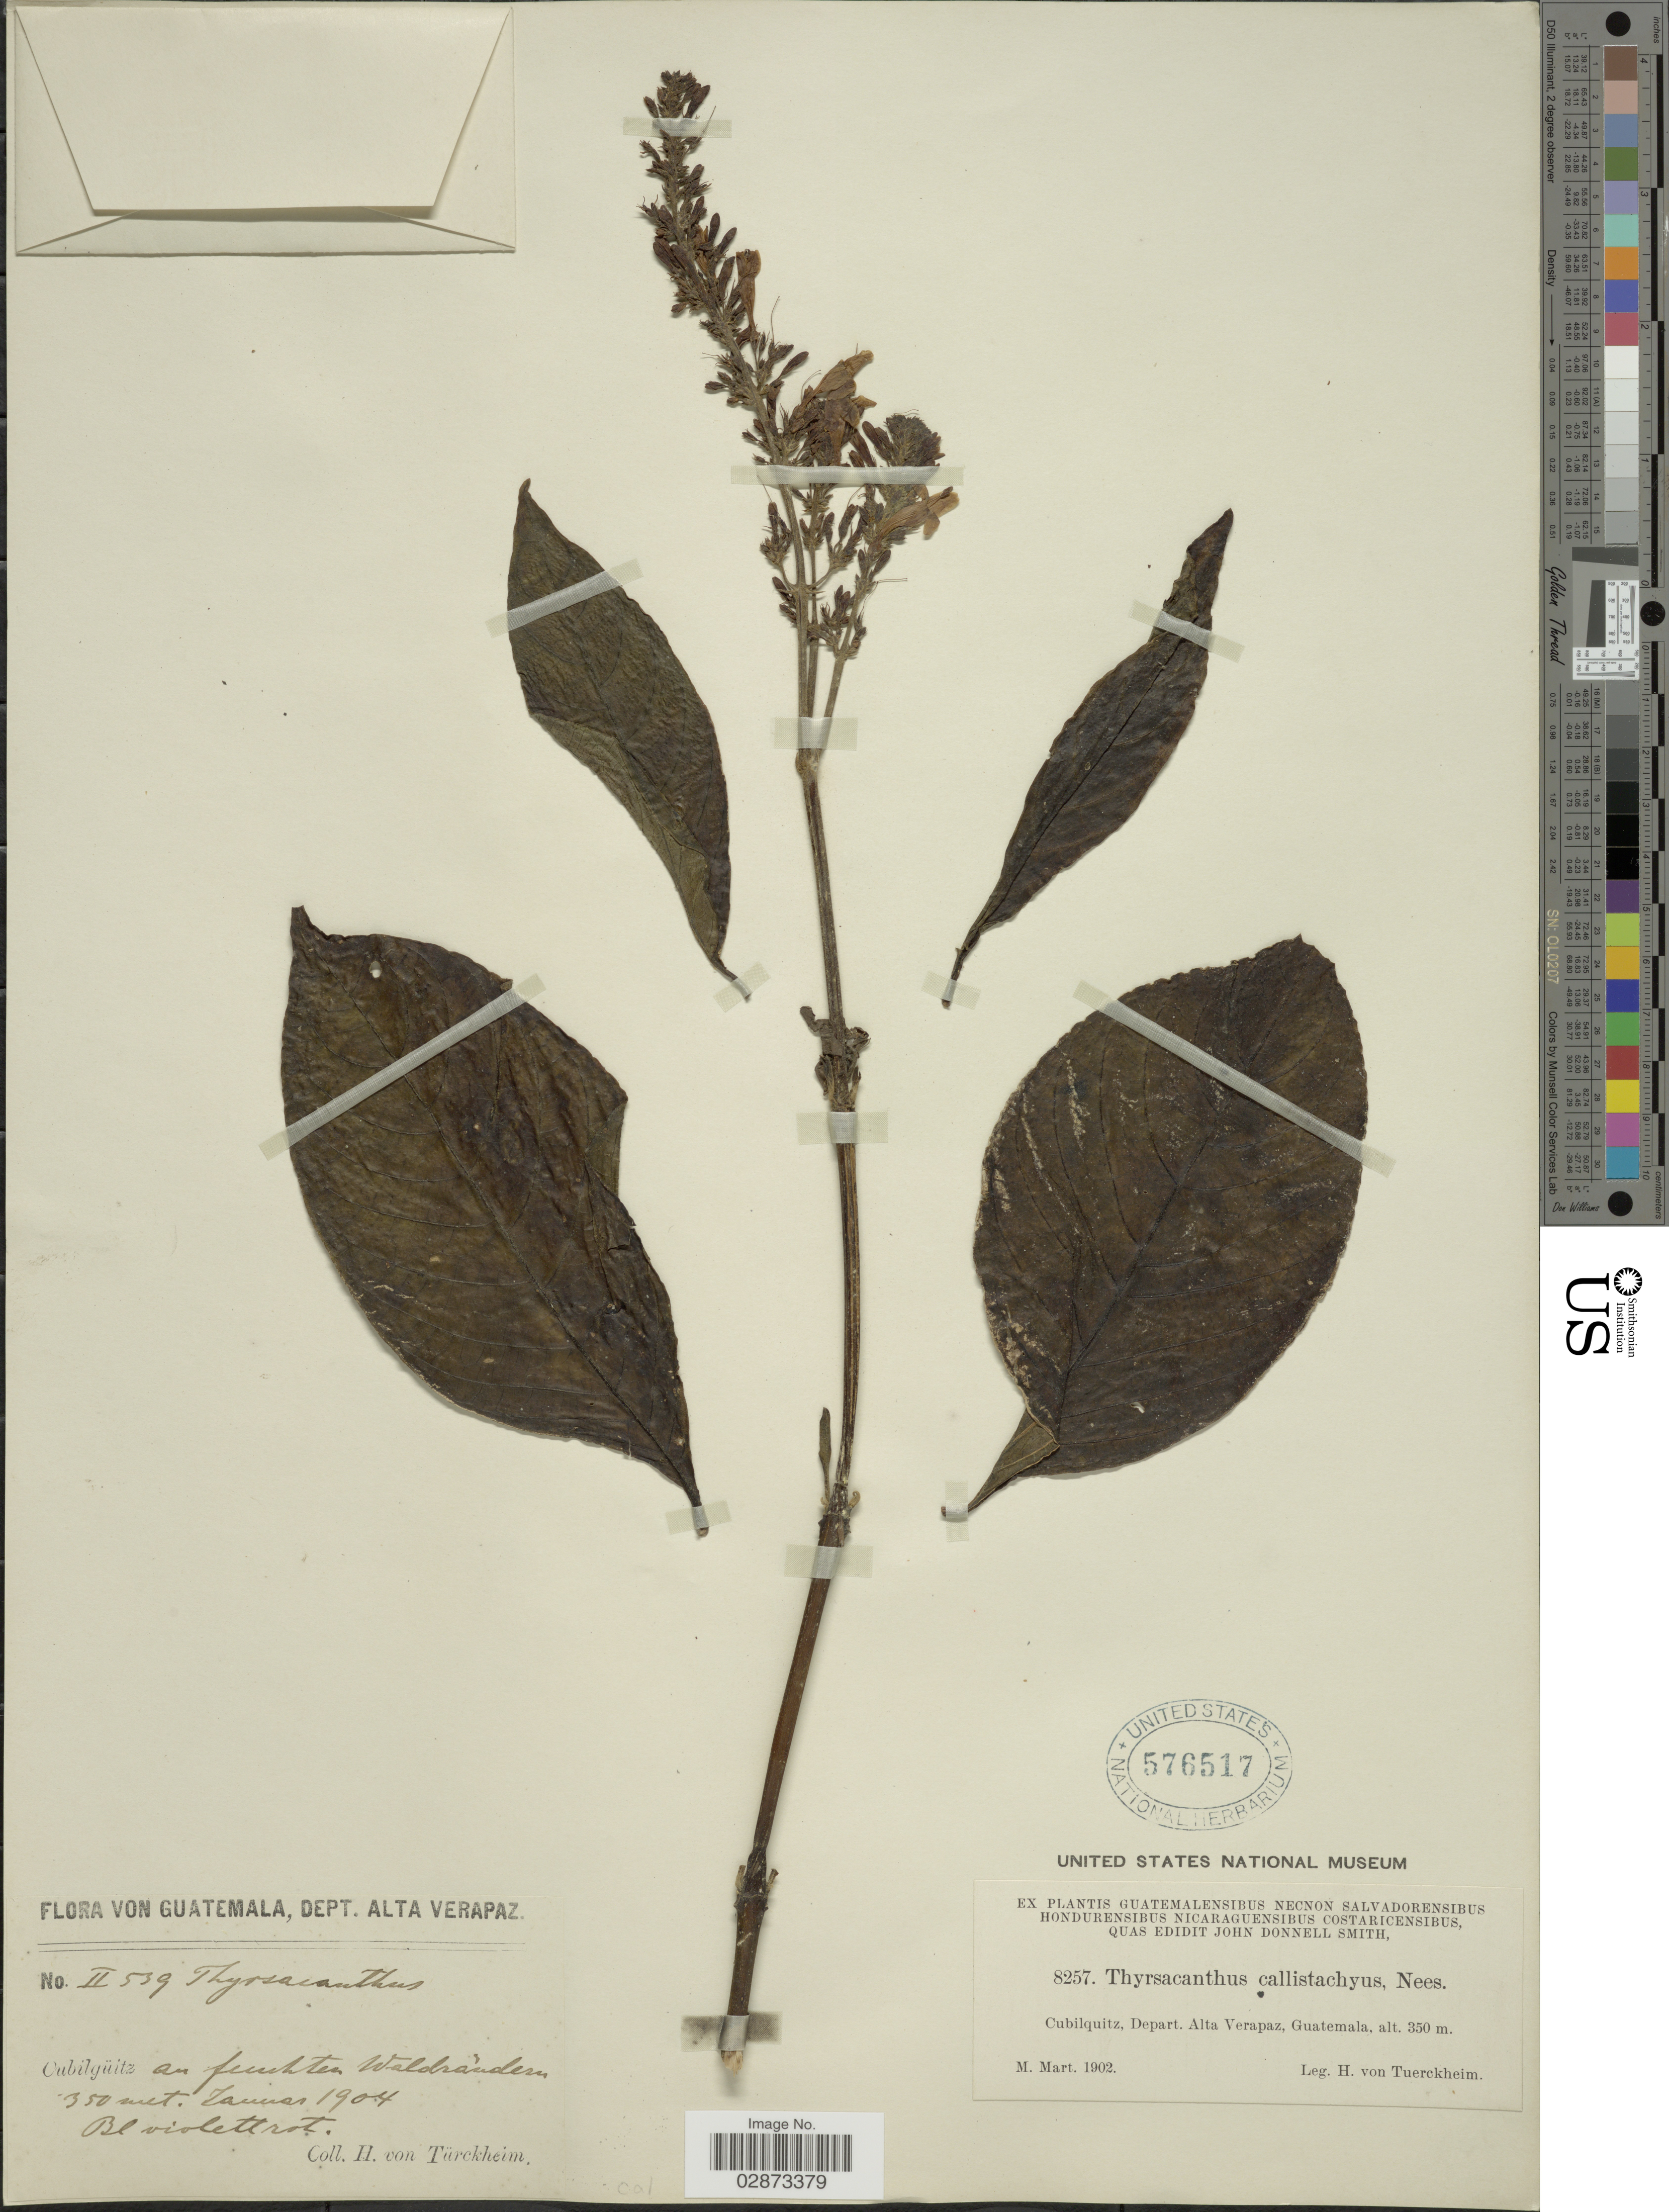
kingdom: Plantae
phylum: Tracheophyta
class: Magnoliopsida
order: Lamiales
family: Acanthaceae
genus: Odontonema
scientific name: Odontonema callistachyum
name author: (Schltdl. & Cham.) Kuntze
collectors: H. von Türckheim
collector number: II539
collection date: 1904-01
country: Guatemala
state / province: Alta Verapaz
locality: Dept. Alta Verapaz, Cubilgüitz.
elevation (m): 350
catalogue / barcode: US 576517